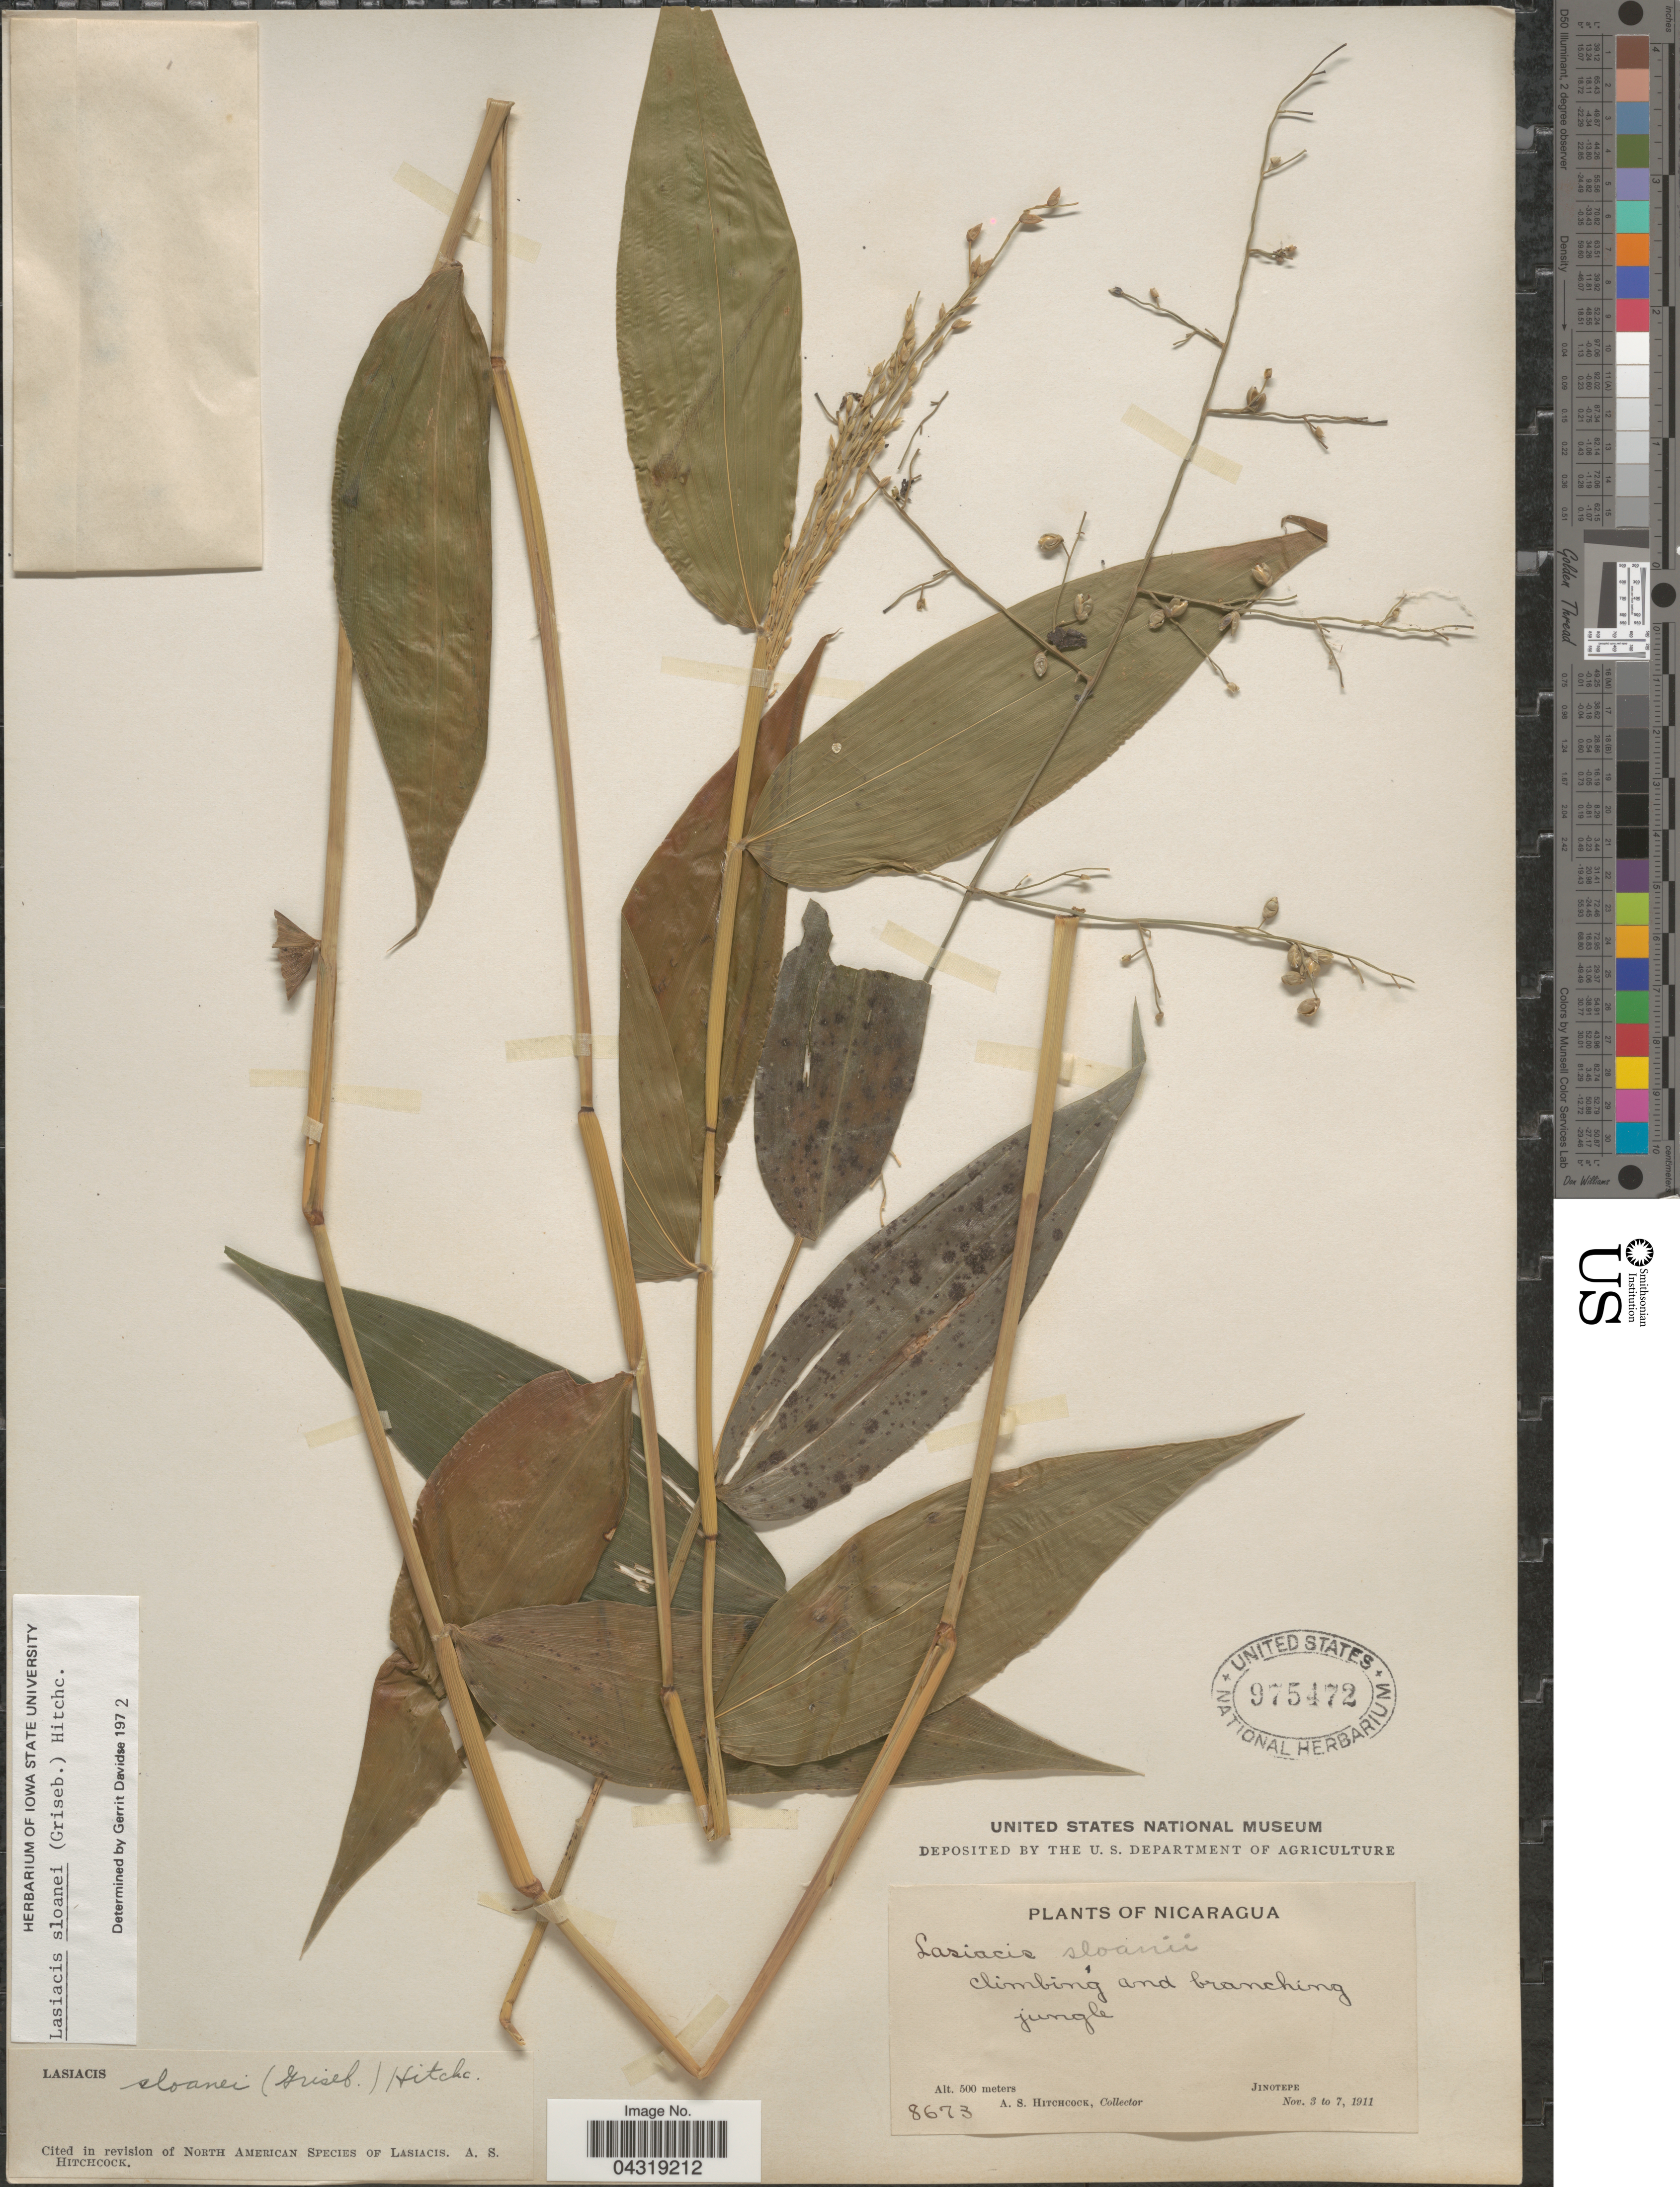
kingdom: Plantae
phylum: Tracheophyta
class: Liliopsida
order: Poales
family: Poaceae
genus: Lasiacis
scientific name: Lasiacis sloanei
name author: (Griseb.) Hitchc.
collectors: A. S. Hitchcock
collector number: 8673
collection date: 1911-11-03/1911-11-07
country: Nicaragua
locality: Jungle. Jinotepe.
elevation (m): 500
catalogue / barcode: US 975472